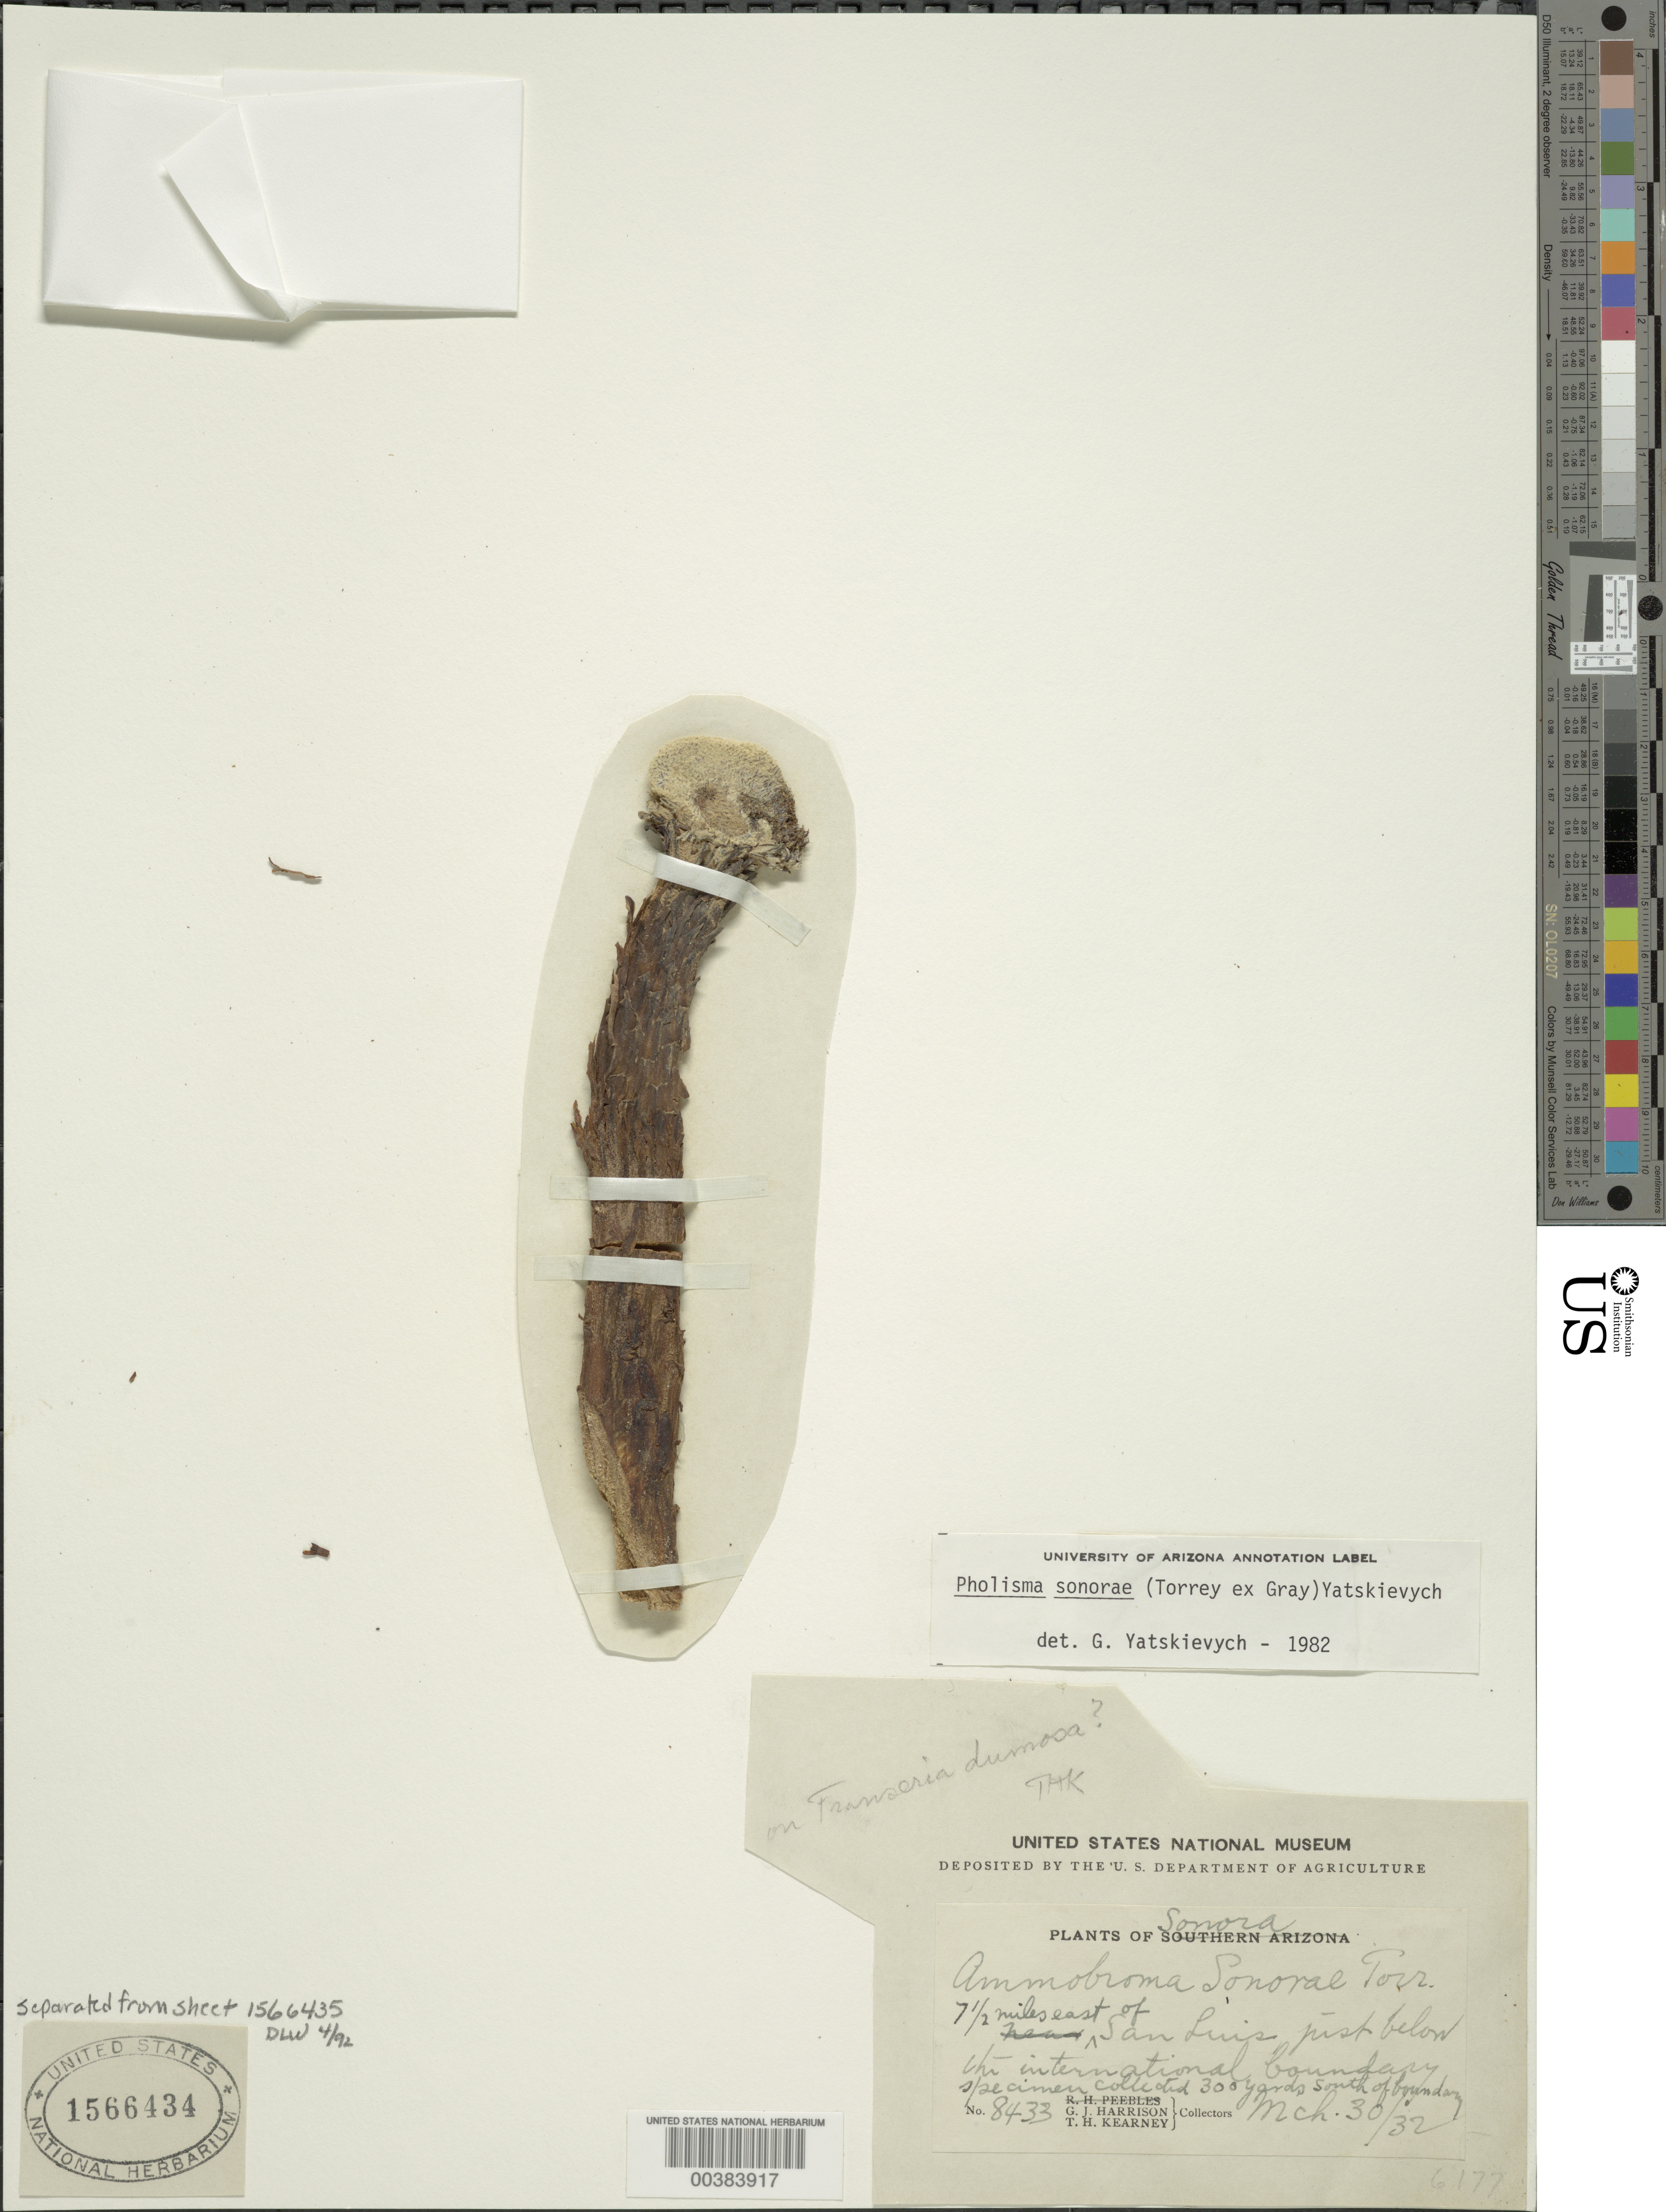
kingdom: Plantae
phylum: Tracheophyta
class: Magnoliopsida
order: Boraginales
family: Lennoaceae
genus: Pholisma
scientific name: Pholisma sonorae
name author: (Torr. ex A. Gray) Yatsk.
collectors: G. J. Harrison & T. H. Kearney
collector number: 8433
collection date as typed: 30 Mar 1932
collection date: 1932-03-30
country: Mexico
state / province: Sonora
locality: E of San Luis just below the international border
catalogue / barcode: US 1566434